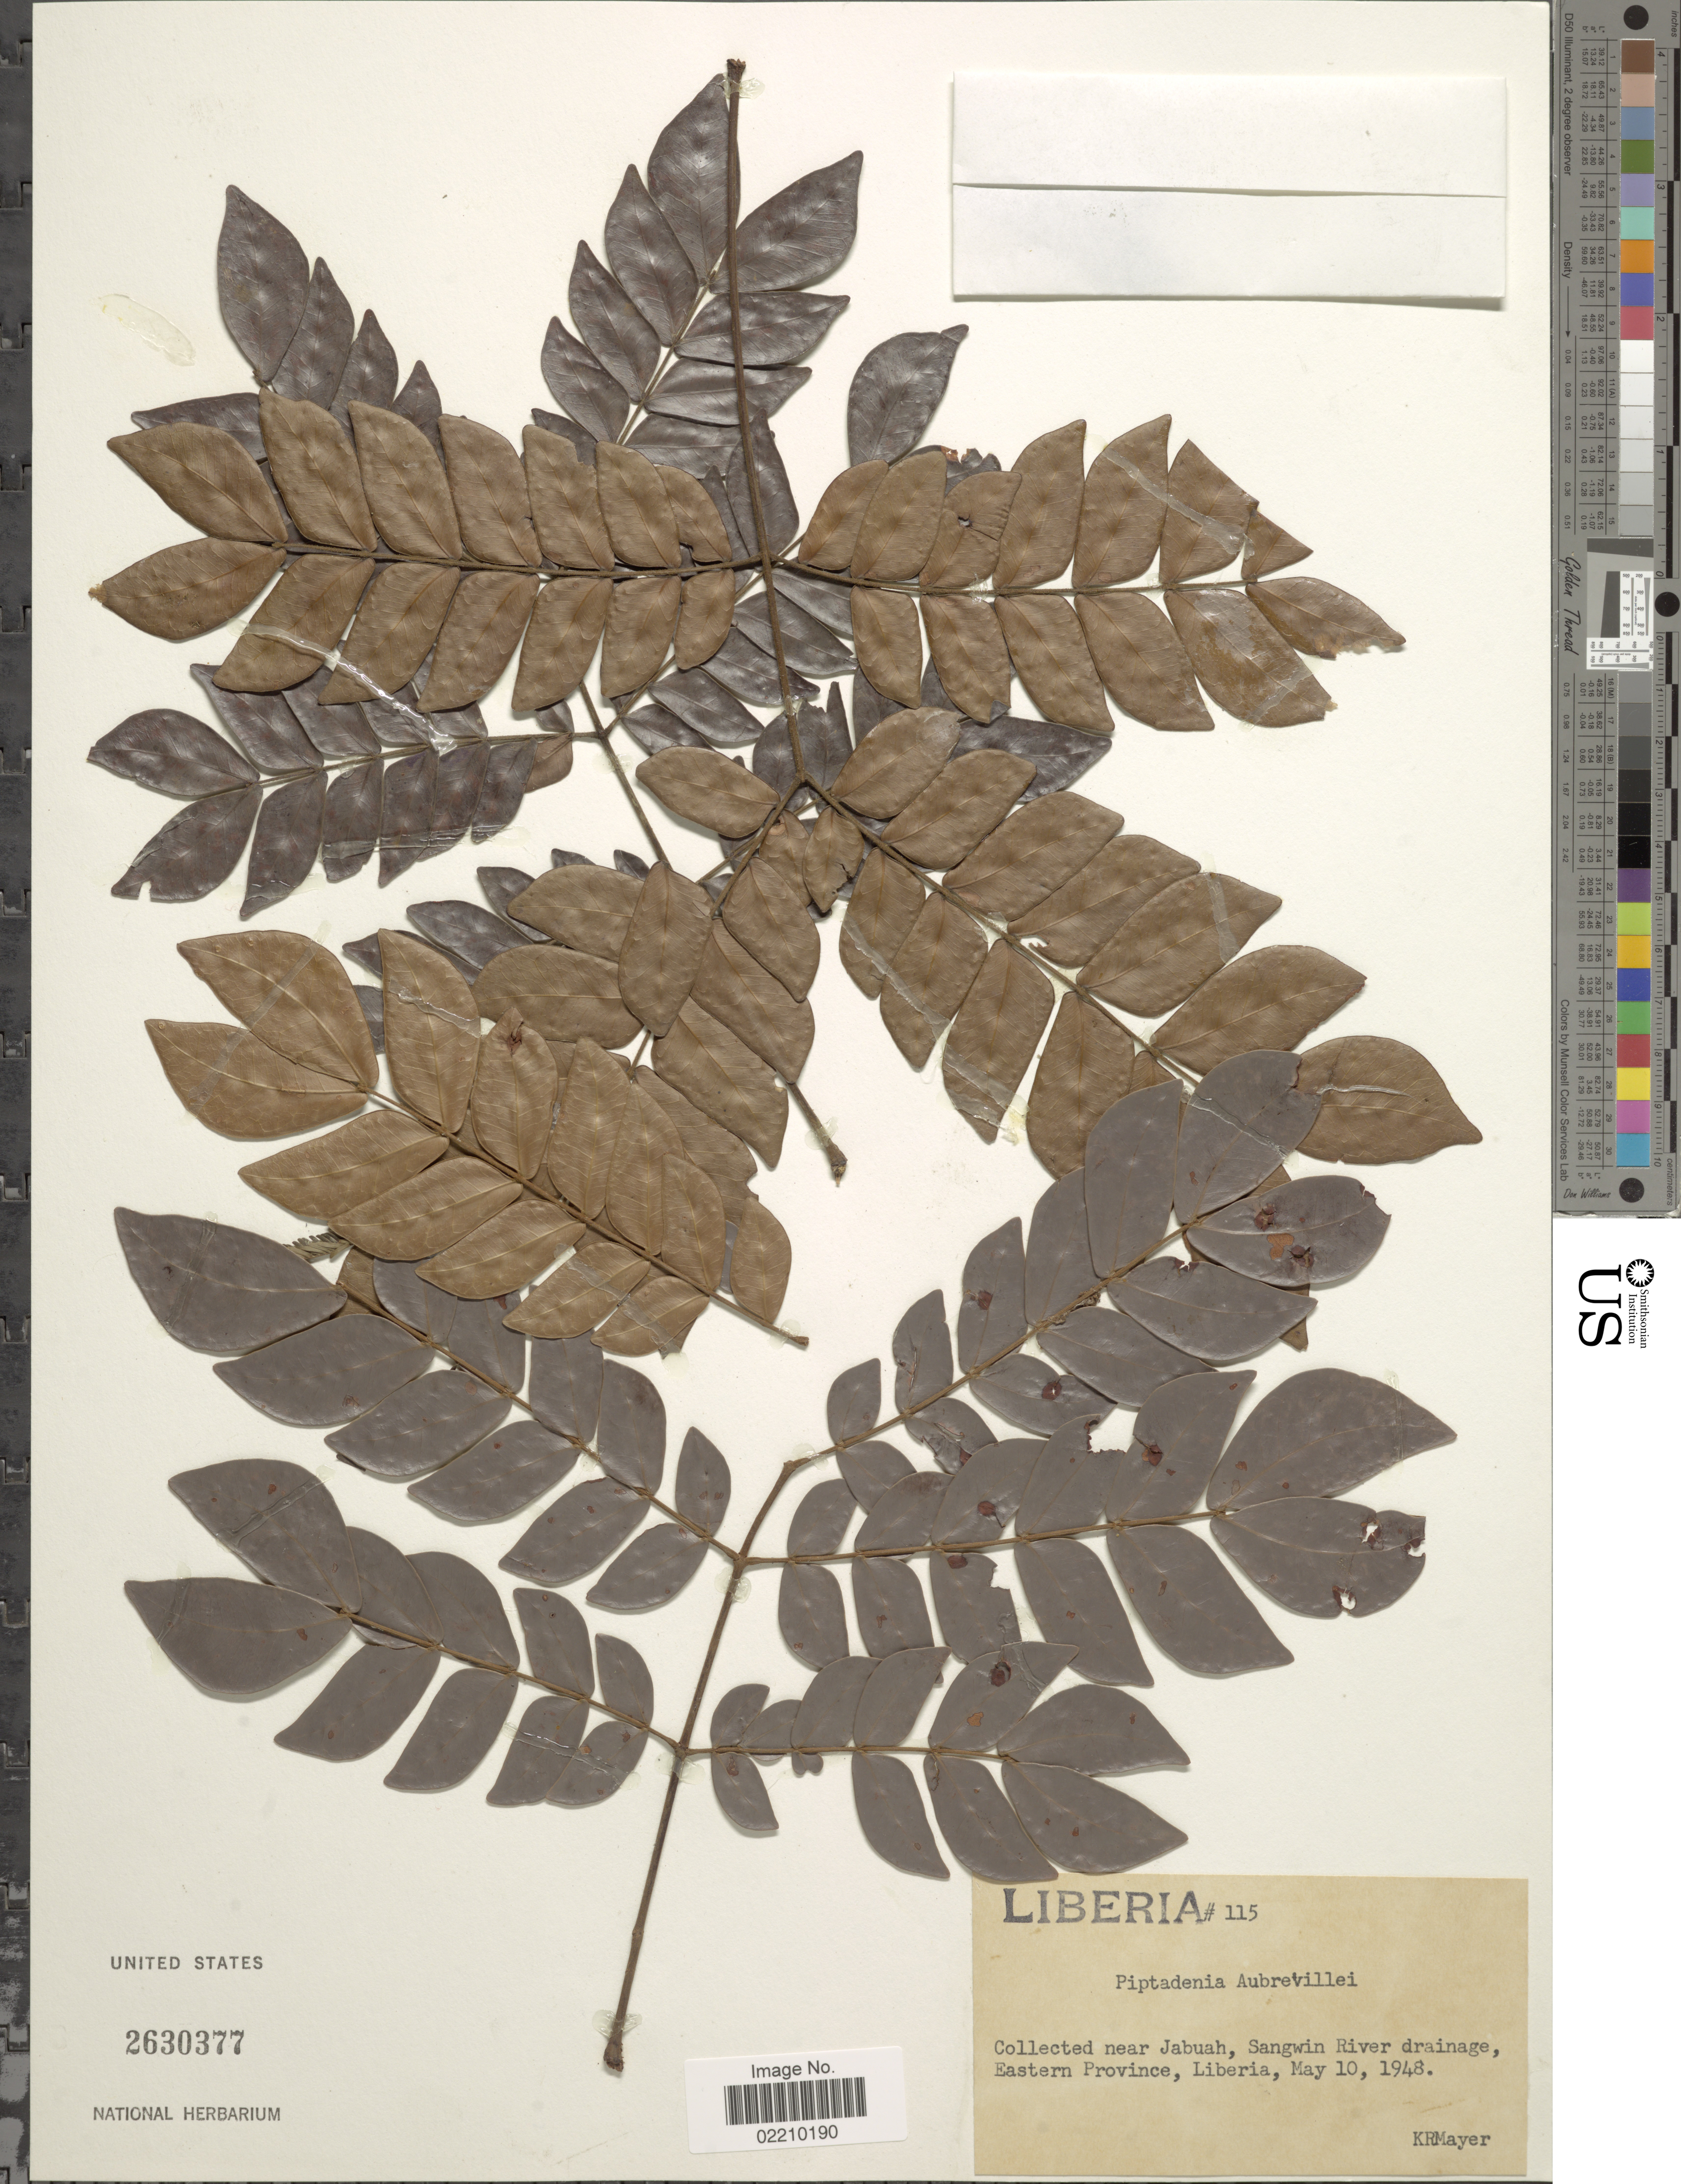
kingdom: Plantae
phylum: Tracheophyta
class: Magnoliopsida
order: Fabales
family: Fabaceae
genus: Newtonia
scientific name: Newtonia aubrevillei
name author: (Pellegr.) Keay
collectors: K. R. Mayer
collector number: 115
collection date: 1948-05-10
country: Liberia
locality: Near Jabuah, Sanhwin River drainage, Eastern Province, Liberia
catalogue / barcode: US 2630377